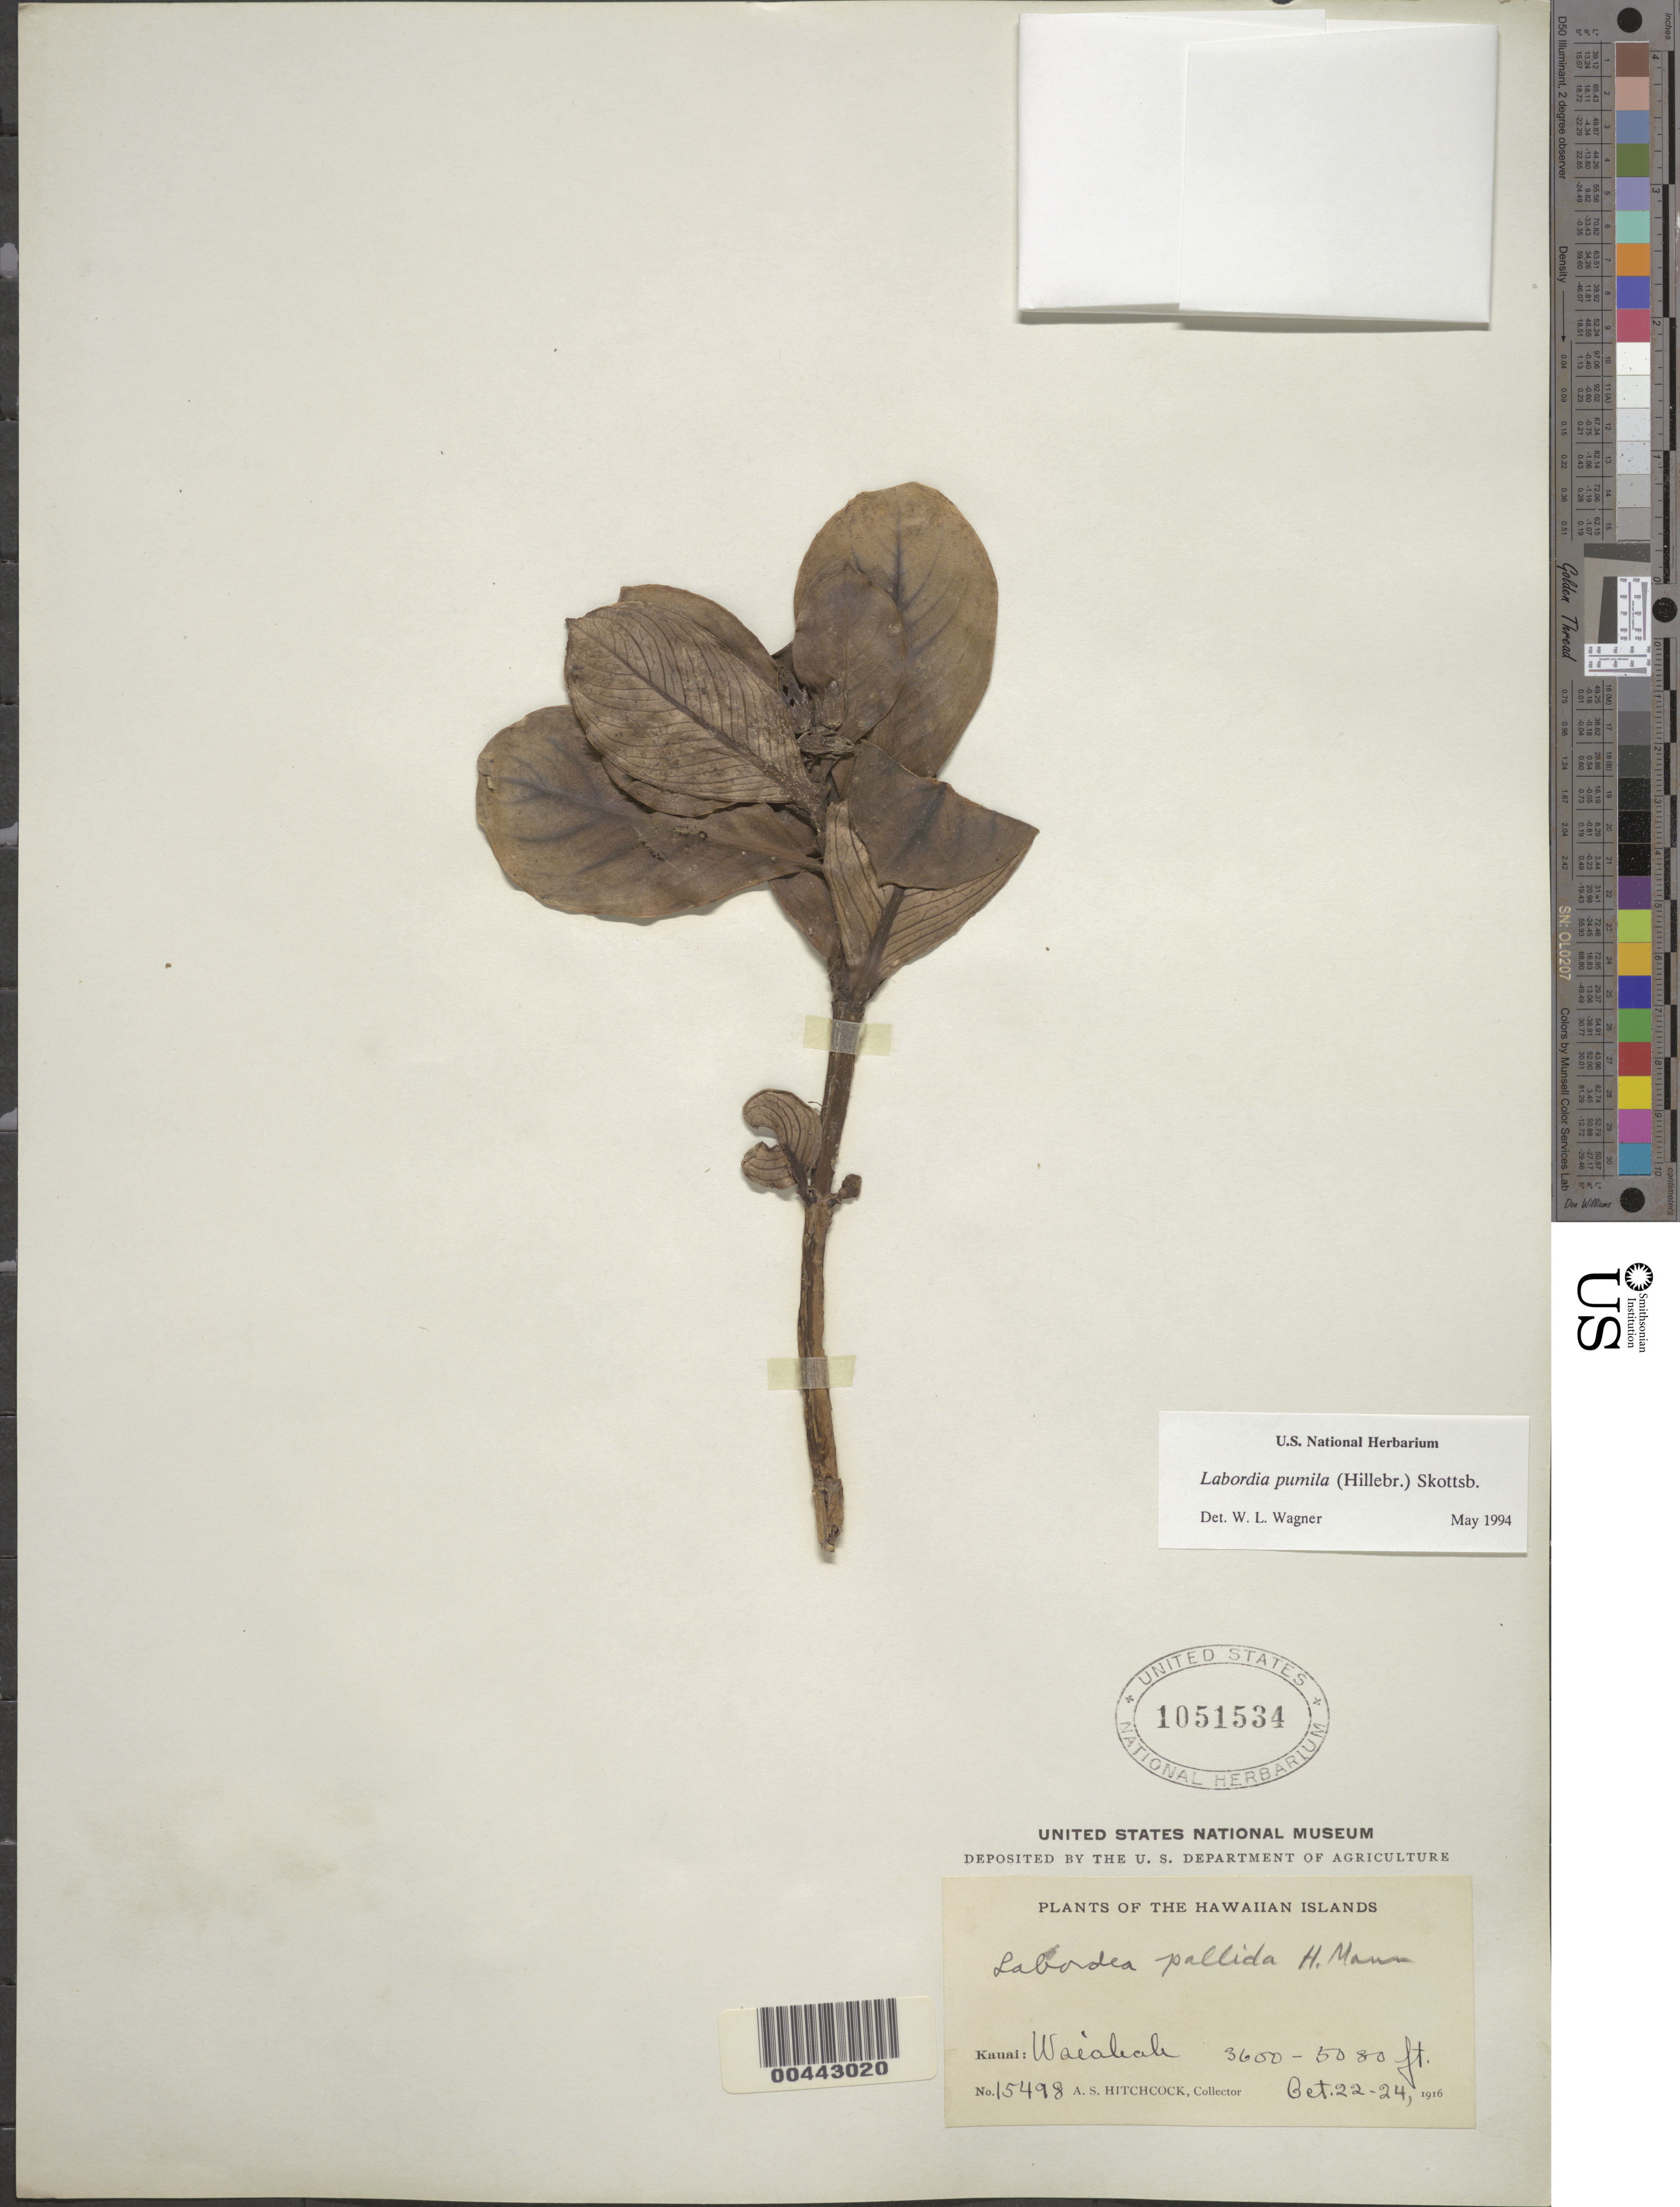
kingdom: Plantae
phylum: Tracheophyta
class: Magnoliopsida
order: Gentianales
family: Loganiaceae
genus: Geniostoma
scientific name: Geniostoma pumilum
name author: (Hillebr.) Byng & Christenh.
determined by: Wagner, W. L., (BOT), Smithsonian Institution - National Museum of Natural History (UNITED STATES)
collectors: A. S. Hitchcock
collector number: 15498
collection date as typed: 22 Oct 1916 to 24 Oct 1916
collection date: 1916-10-22/1916-10-24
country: United States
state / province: Hawaii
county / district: Kauai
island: Kaua'i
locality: Waialeale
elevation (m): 1097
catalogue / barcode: US 1051534